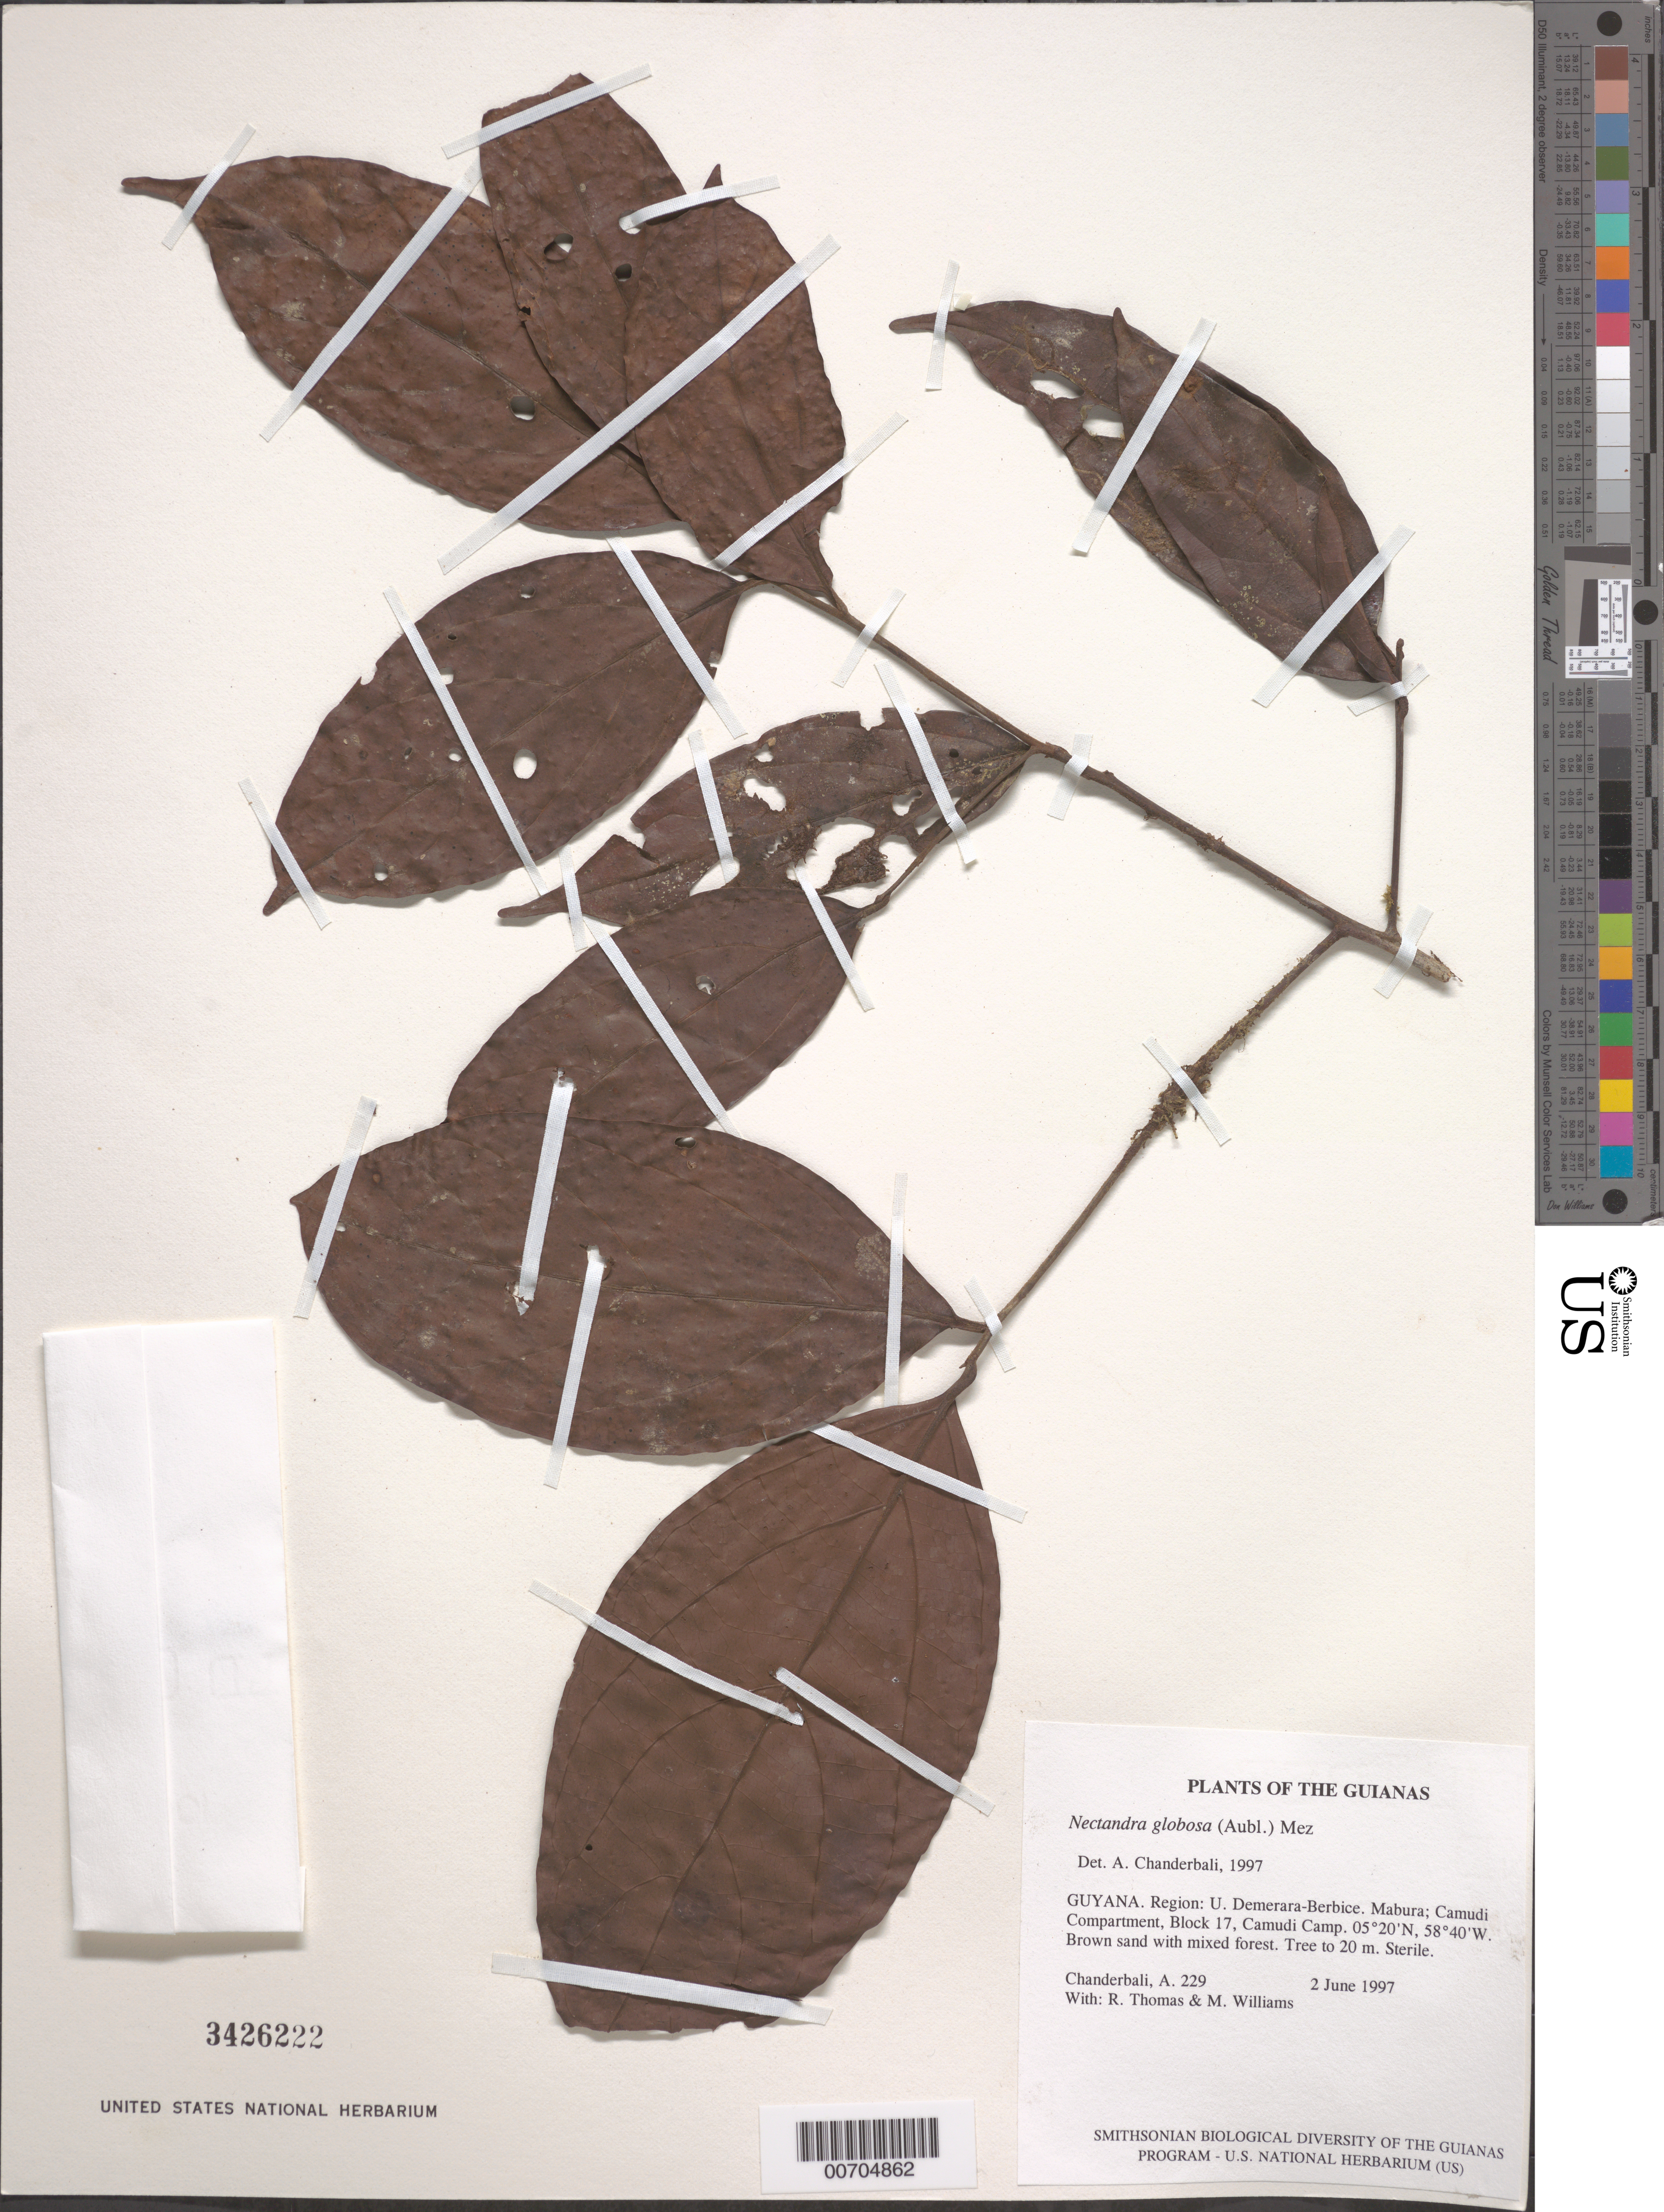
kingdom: Plantae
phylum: Tracheophyta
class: Magnoliopsida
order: Laurales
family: Lauraceae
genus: Nectandra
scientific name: Nectandra globosa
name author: (Aubl.) Mez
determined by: Chanderbali, Andre Shashi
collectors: A. S. Chanderbali, R. Thomas & M. Williams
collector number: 229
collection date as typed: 2 June 1997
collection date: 1997-06-02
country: Guyana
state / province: U. Demerara-Berbice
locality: Mabura; Camudi Compartment, Block 17, Camudi Camp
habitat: Brown sand with mixed forest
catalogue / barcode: US 3426222